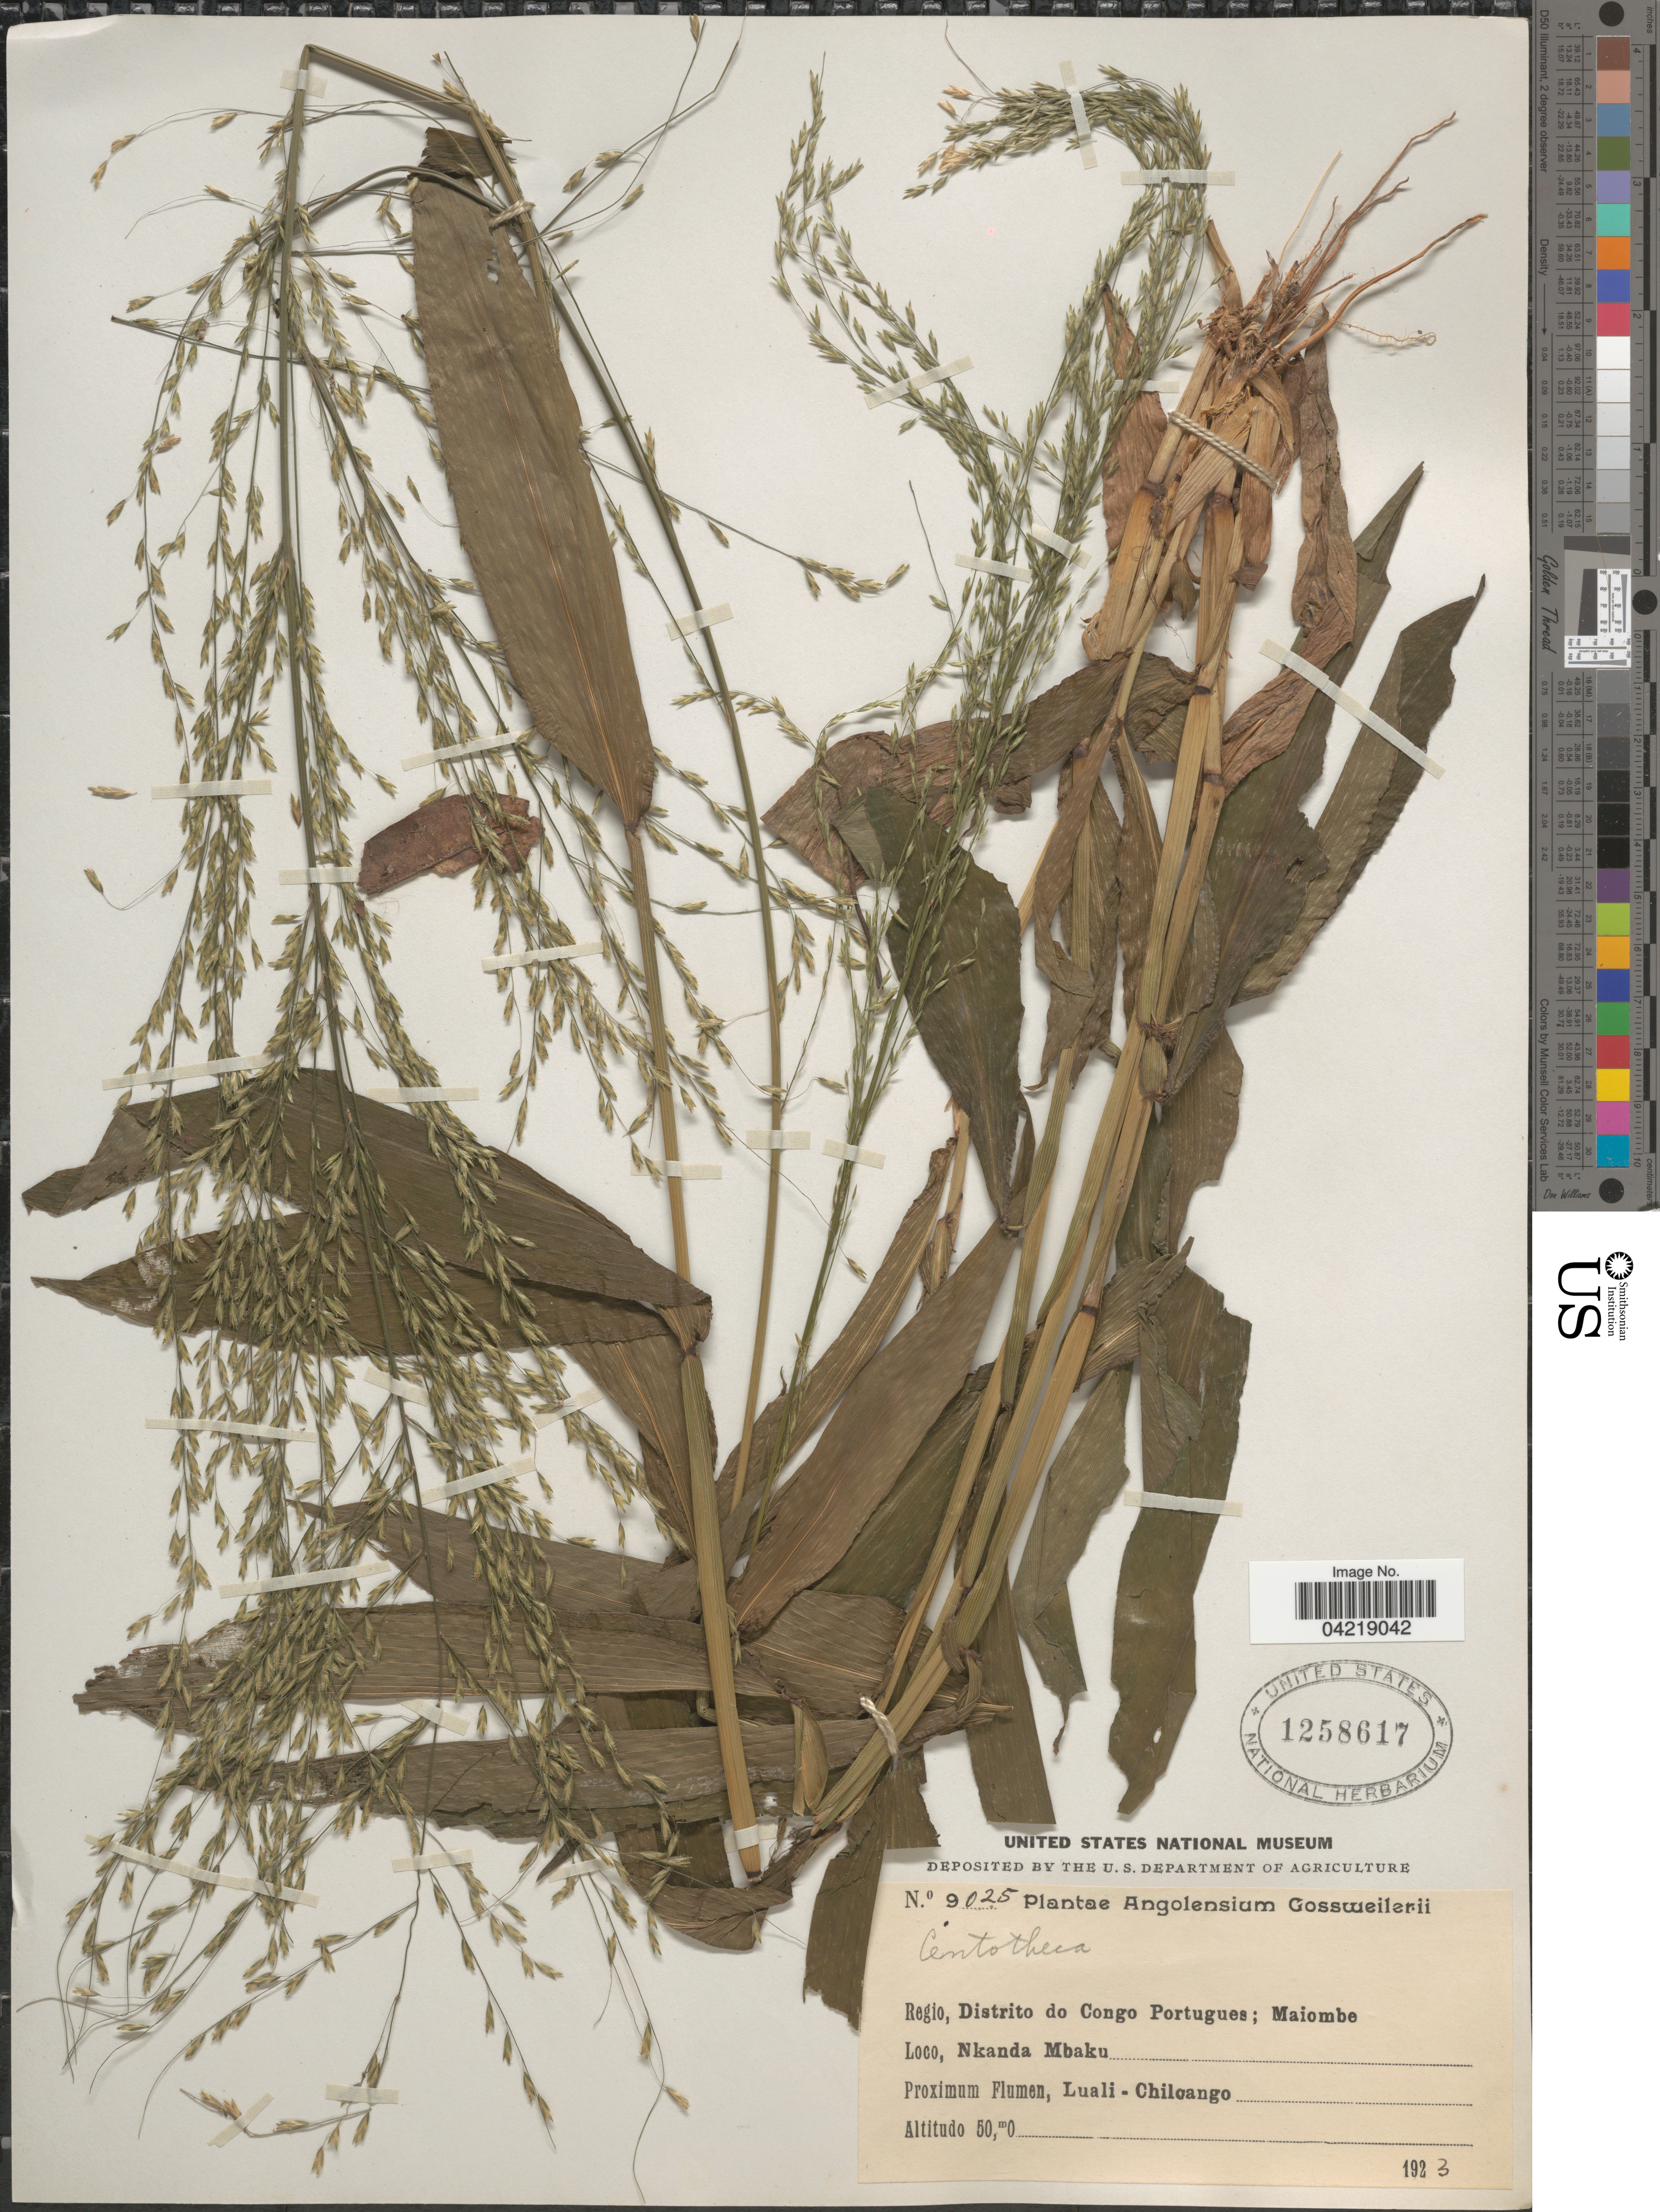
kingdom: Plantae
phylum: Tracheophyta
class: Liliopsida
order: Poales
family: Poaceae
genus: Centotheca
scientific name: Centotheca lappacea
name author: (L.) Desv.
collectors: -. Gossweiler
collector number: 9025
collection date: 1923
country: Angola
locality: Distrito do Congo Portuguesa; Maiombe. Nkanda Mbaku. Proximum Flumen, Luali - Chiloango.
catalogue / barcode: US 1258617